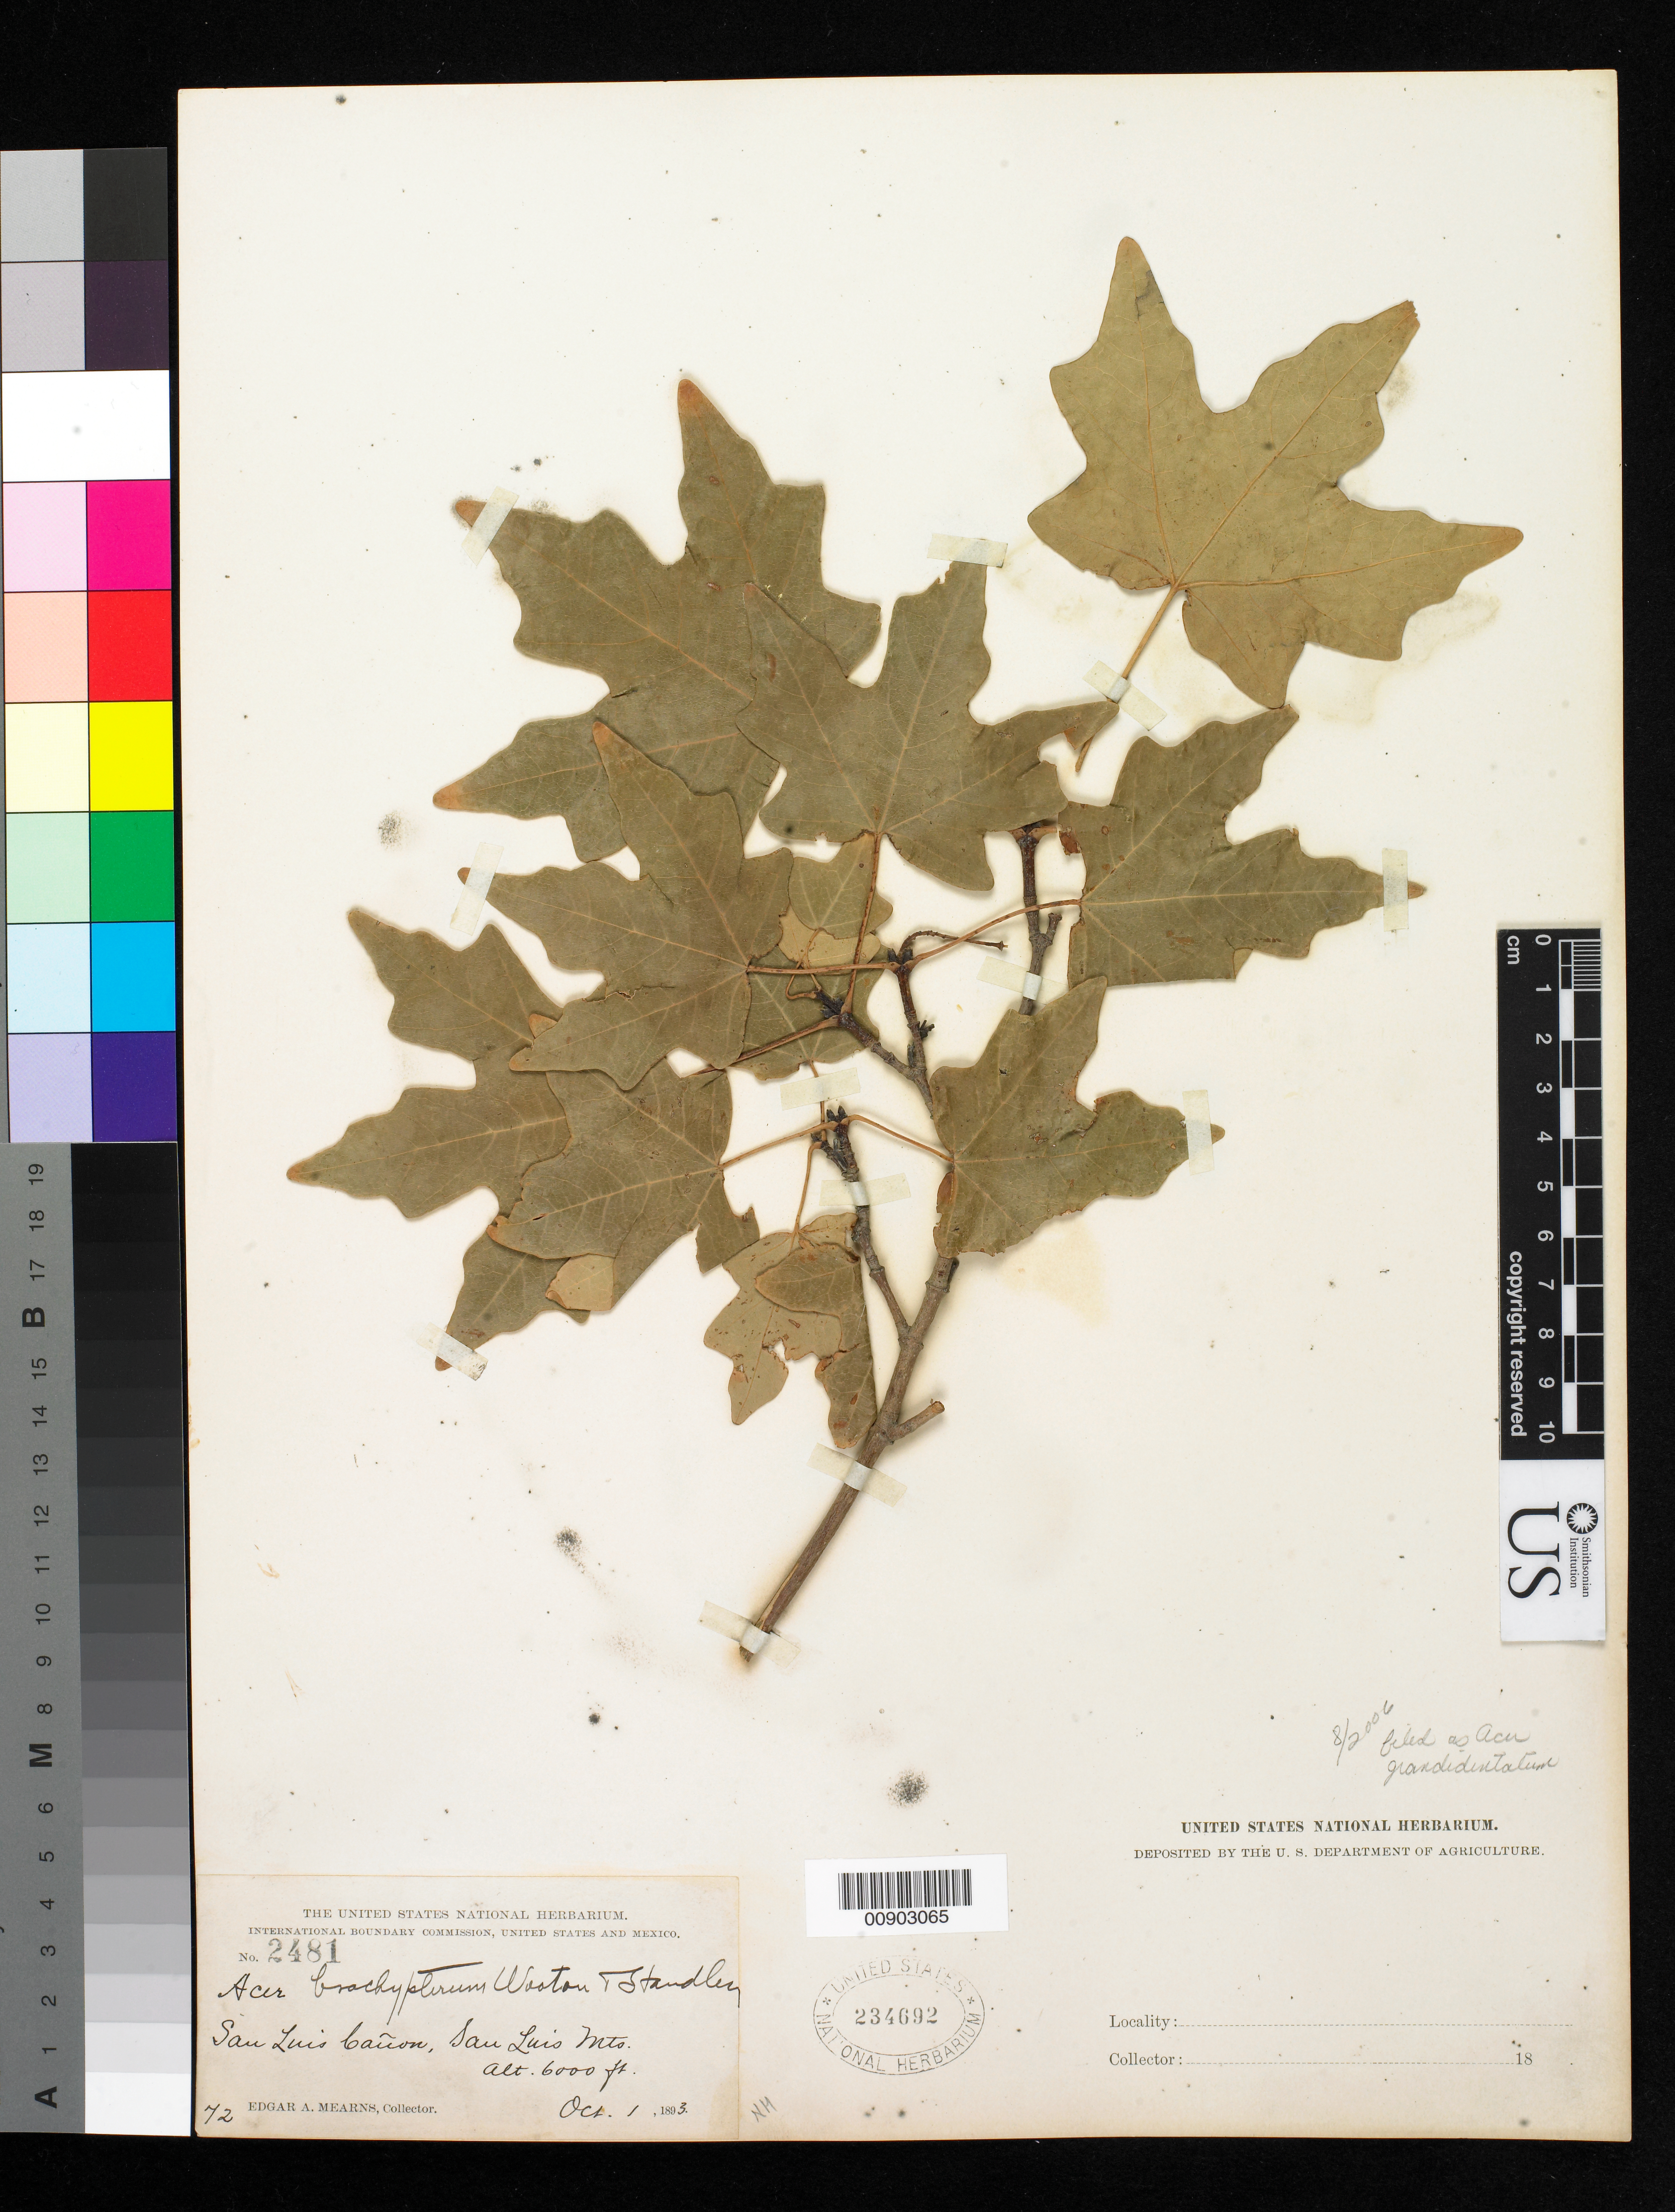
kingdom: Plantae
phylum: Tracheophyta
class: Magnoliopsida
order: Sapindales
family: Sapindaceae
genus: Acer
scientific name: Acer grandidentatum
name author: Nutt.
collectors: E. A. Mearns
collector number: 2481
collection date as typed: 01 Oct 1893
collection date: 1893-10-01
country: United States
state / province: New Mexico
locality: San Luis Cañon, San Luis Mts.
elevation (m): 1829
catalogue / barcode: US 234692